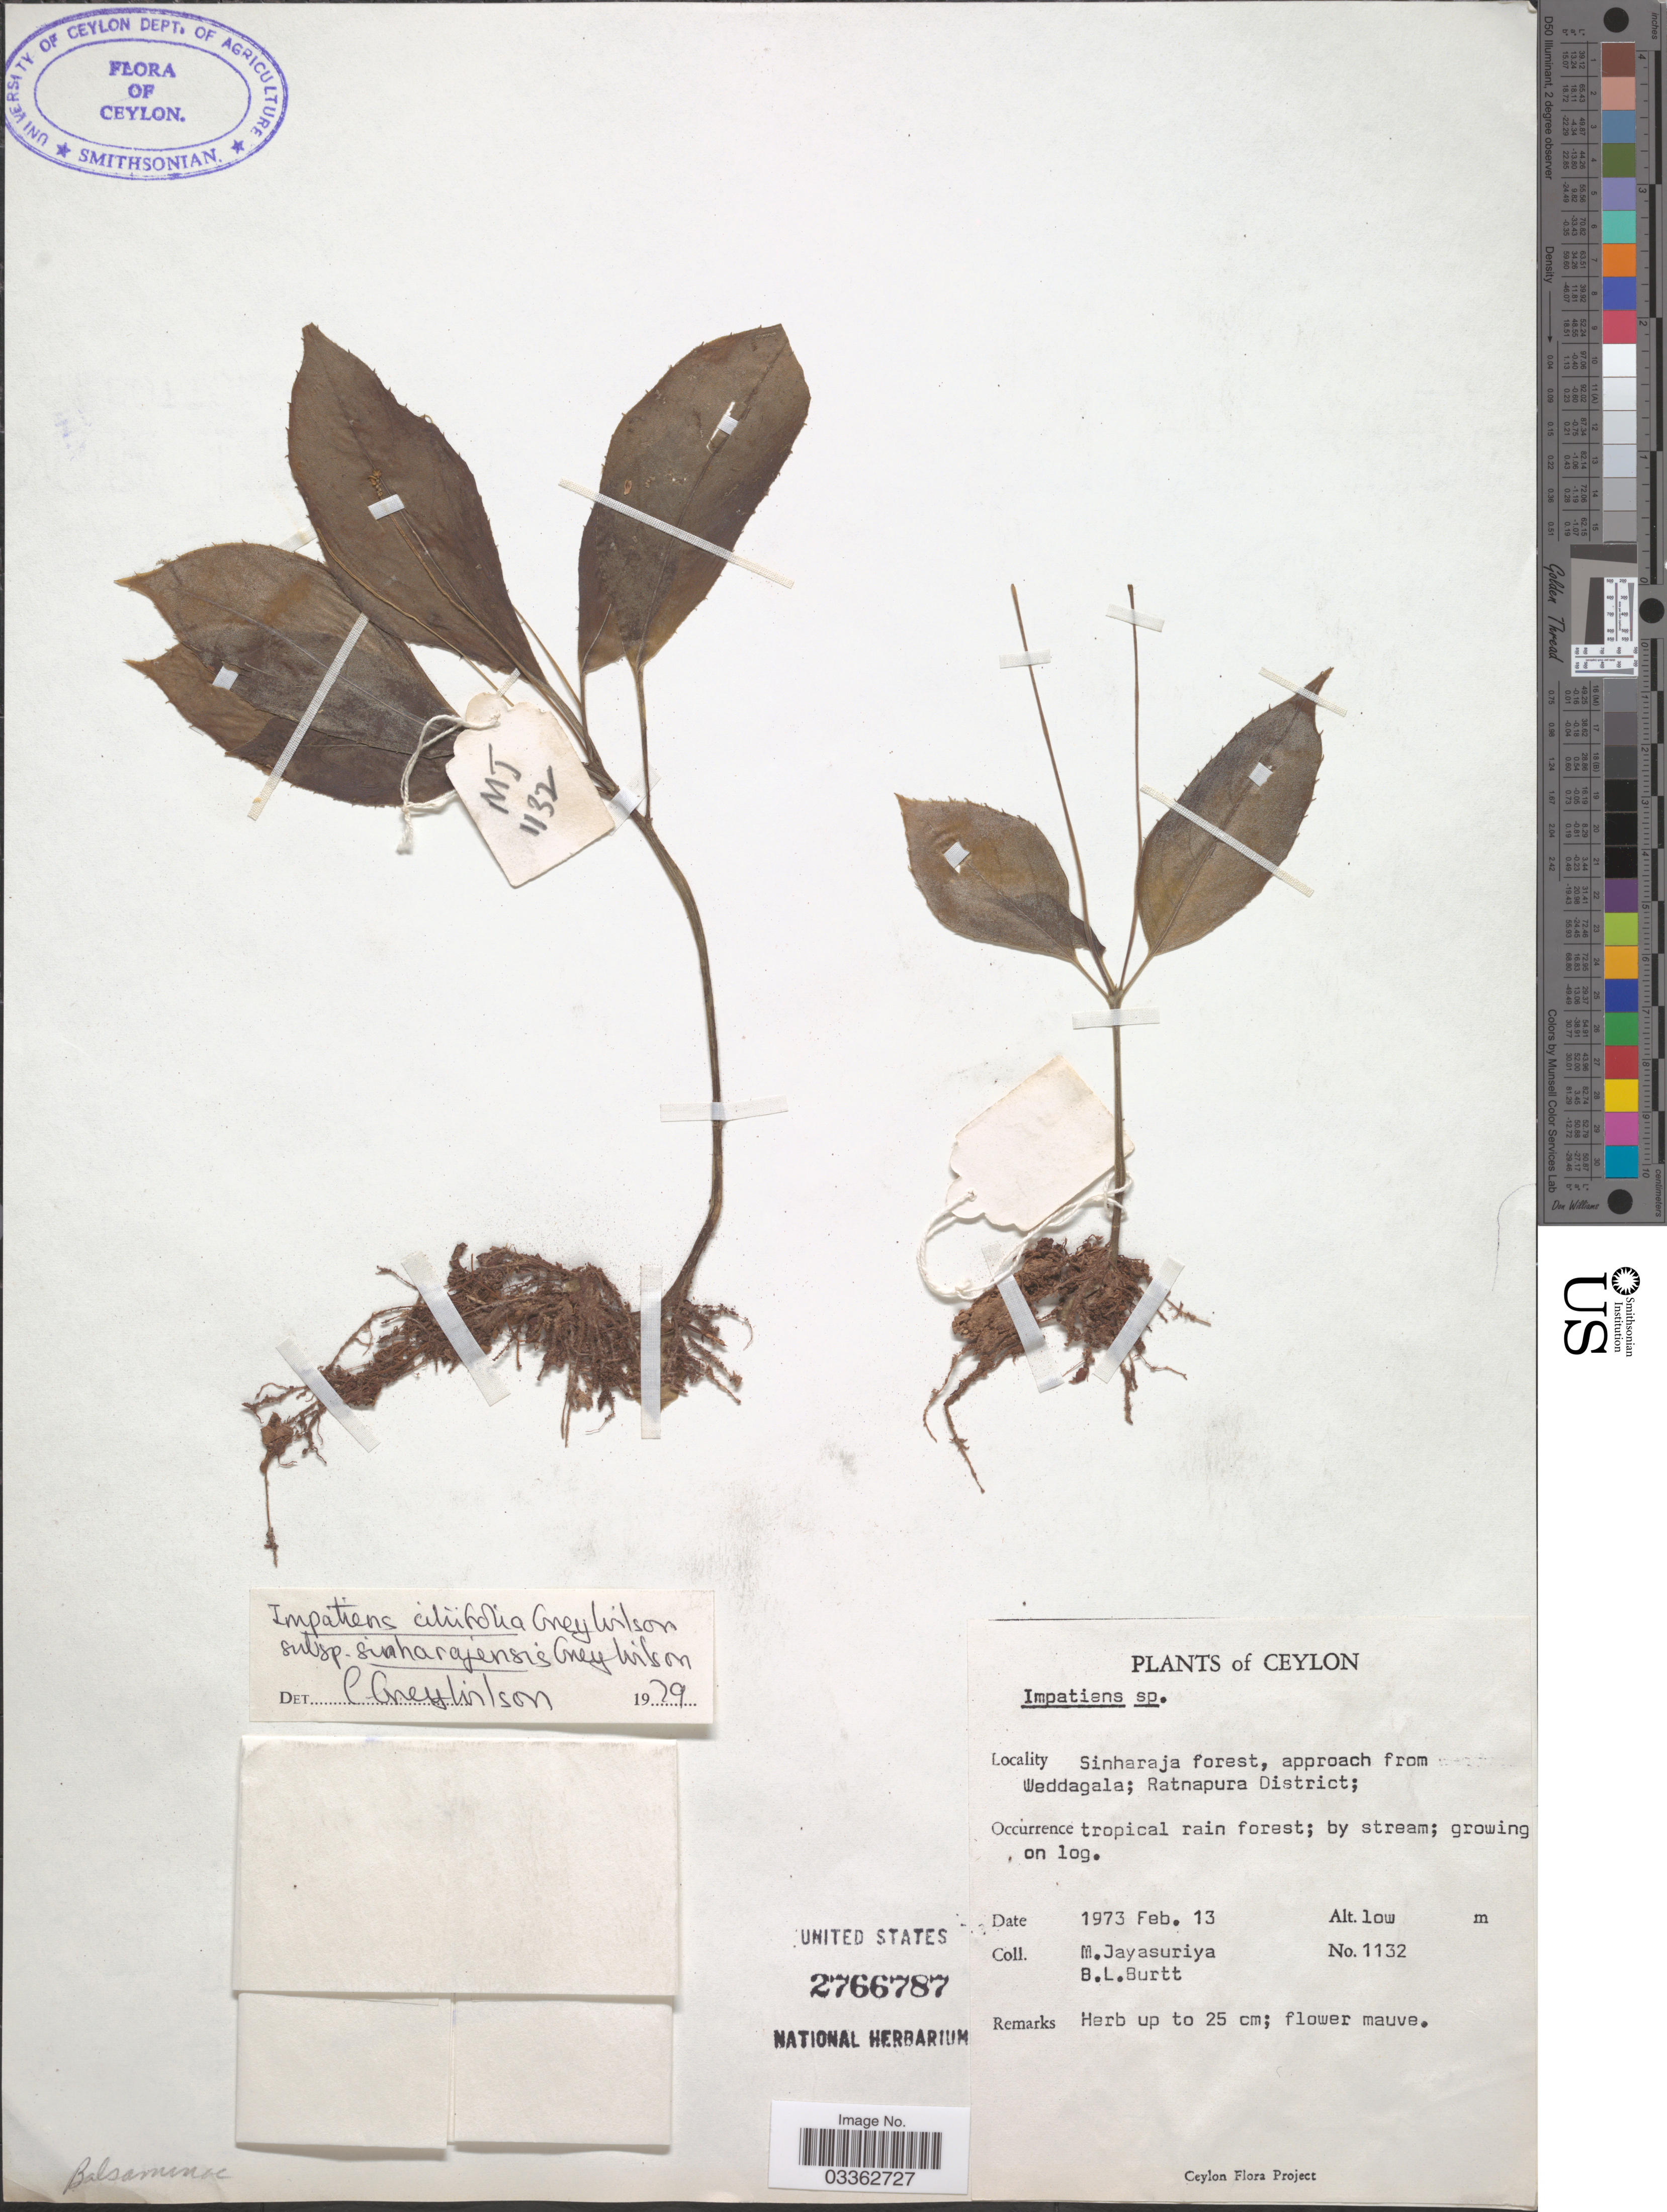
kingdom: Plantae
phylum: Tracheophyta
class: Magnoliopsida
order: Ericales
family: Balsaminaceae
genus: Impatiens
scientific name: Impatiens ciliifolia subsp. sinharajensis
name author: Grey-Wilson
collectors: M. Jayasuriya & B. L. Burtt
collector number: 1132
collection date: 1973-02-13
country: Sri Lanka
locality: Ceylon. Sinharaja forest, approach from Weddagala; Ratnapura District.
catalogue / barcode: US 2766787